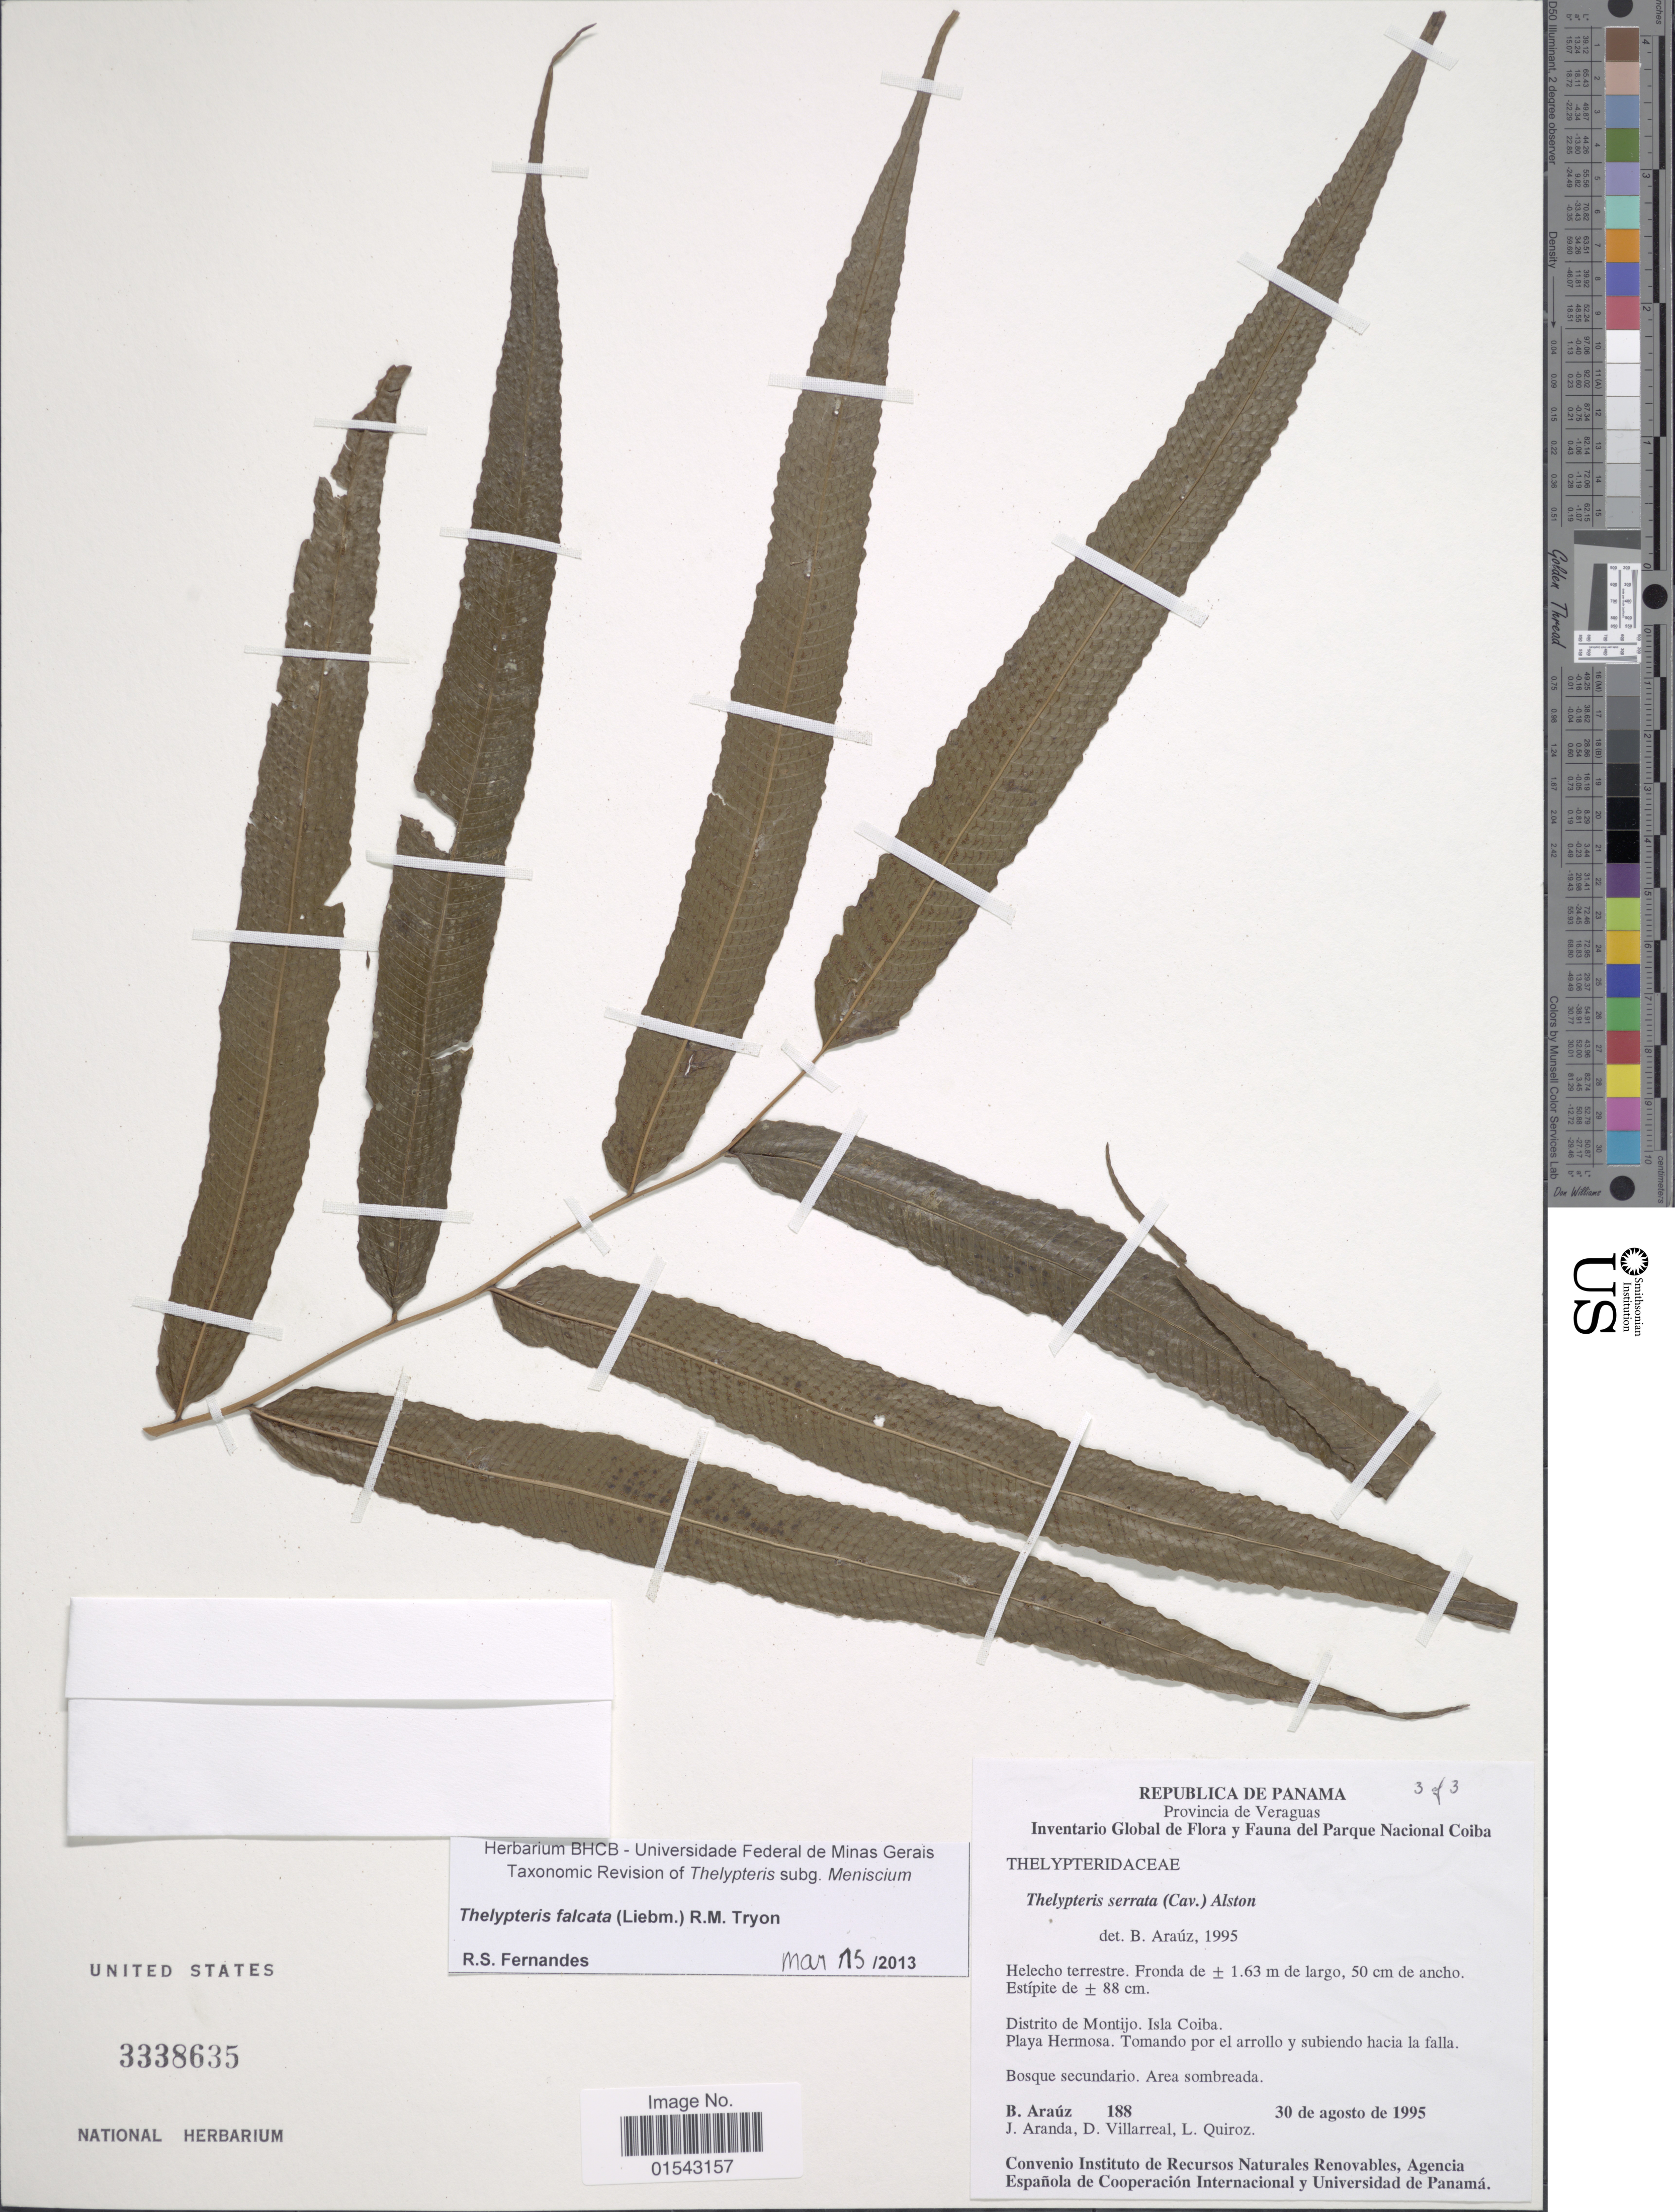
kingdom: Plantae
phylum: Tracheophyta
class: Polypodiopsida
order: Polypodiales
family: Thelypteridaceae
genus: Meniscium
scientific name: Meniscium falcatum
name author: Liebm.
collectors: B. Araúz, J. Aranda, D. Villarreal & L. Quiroz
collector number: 188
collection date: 1995-08-30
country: Panama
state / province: Veraguas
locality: Republica Panama, Provincia de Veraguas, Distrito de Montijo, Isla Coiba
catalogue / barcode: US 3338635